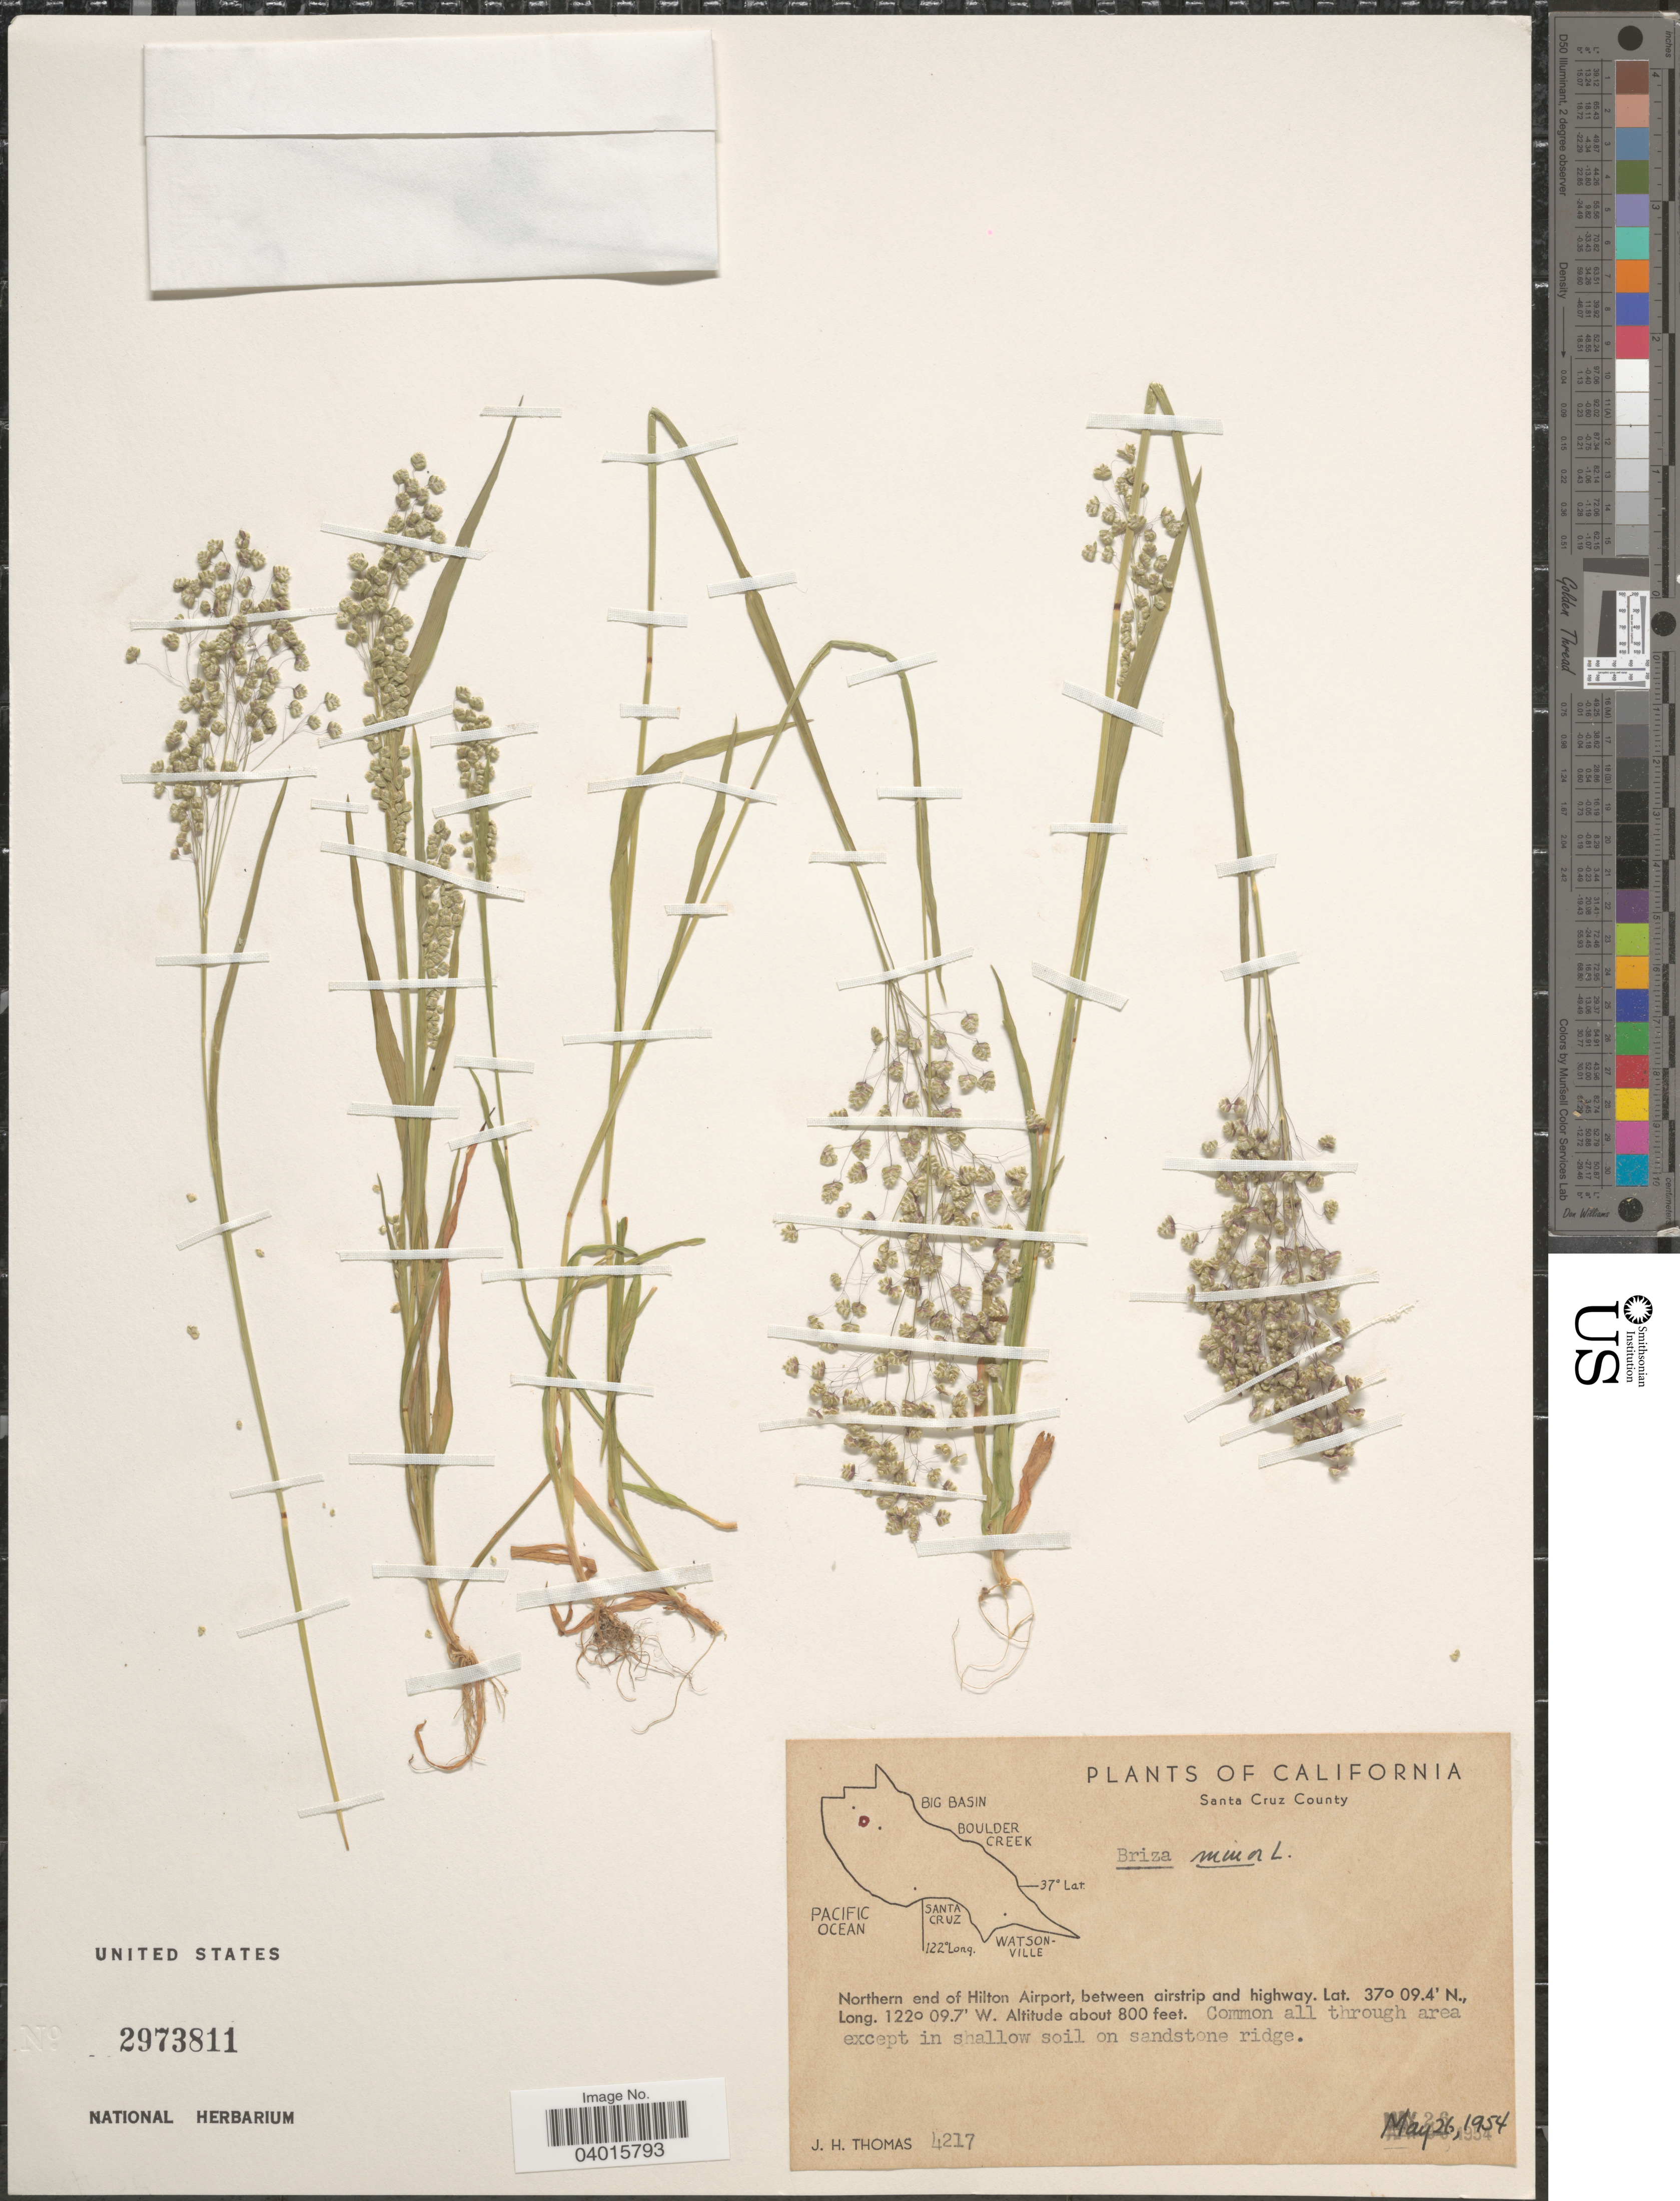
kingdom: Plantae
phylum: Tracheophyta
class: Liliopsida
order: Poales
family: Poaceae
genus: Briza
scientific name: Briza minor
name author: L.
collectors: J. H. Thomas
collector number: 4217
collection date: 1954-05-26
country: United States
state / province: California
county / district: Santa Cruz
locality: Santa Cruz County. Northern end of Hilton Airport, between airstrip and highway.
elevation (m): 244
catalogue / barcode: US 2973811